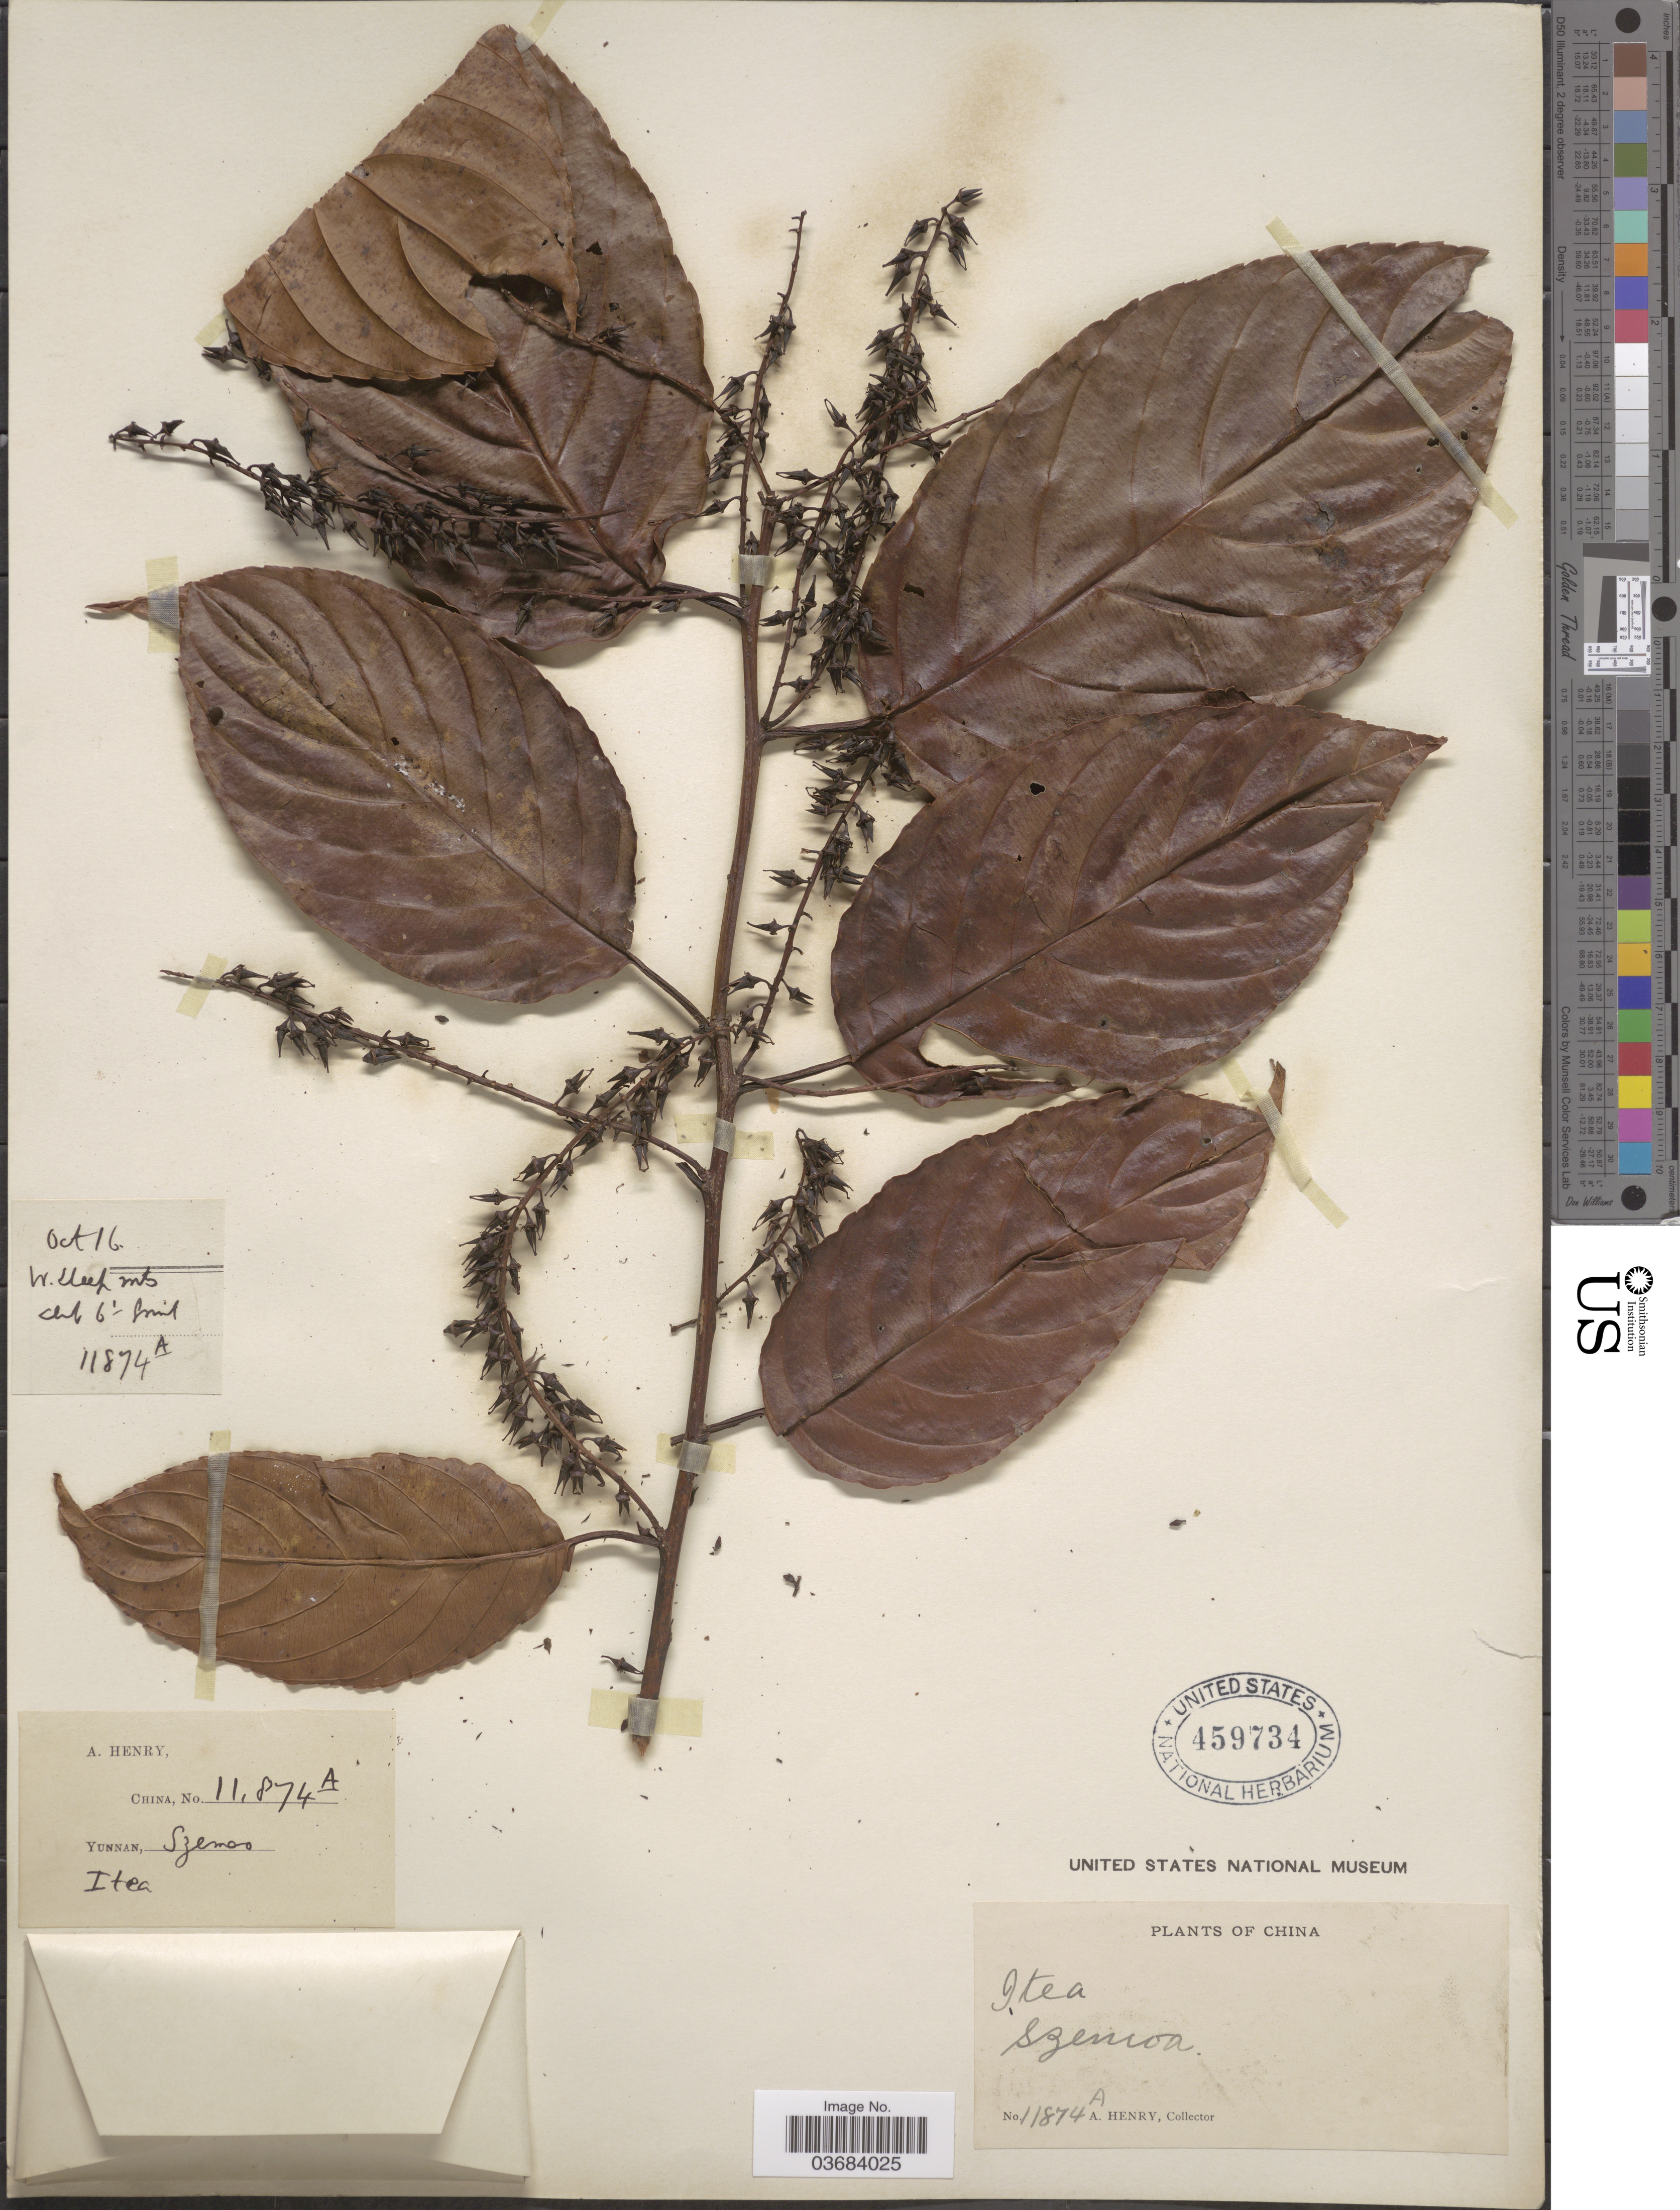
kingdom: Plantae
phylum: Tracheophyta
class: Magnoliopsida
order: Saxifragales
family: Iteaceae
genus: Itea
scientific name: Itea sp.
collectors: A. Henry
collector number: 11874A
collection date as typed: Transcribed d/m/y: /10/16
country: China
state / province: Yunnan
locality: Szemoa.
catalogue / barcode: US 459734